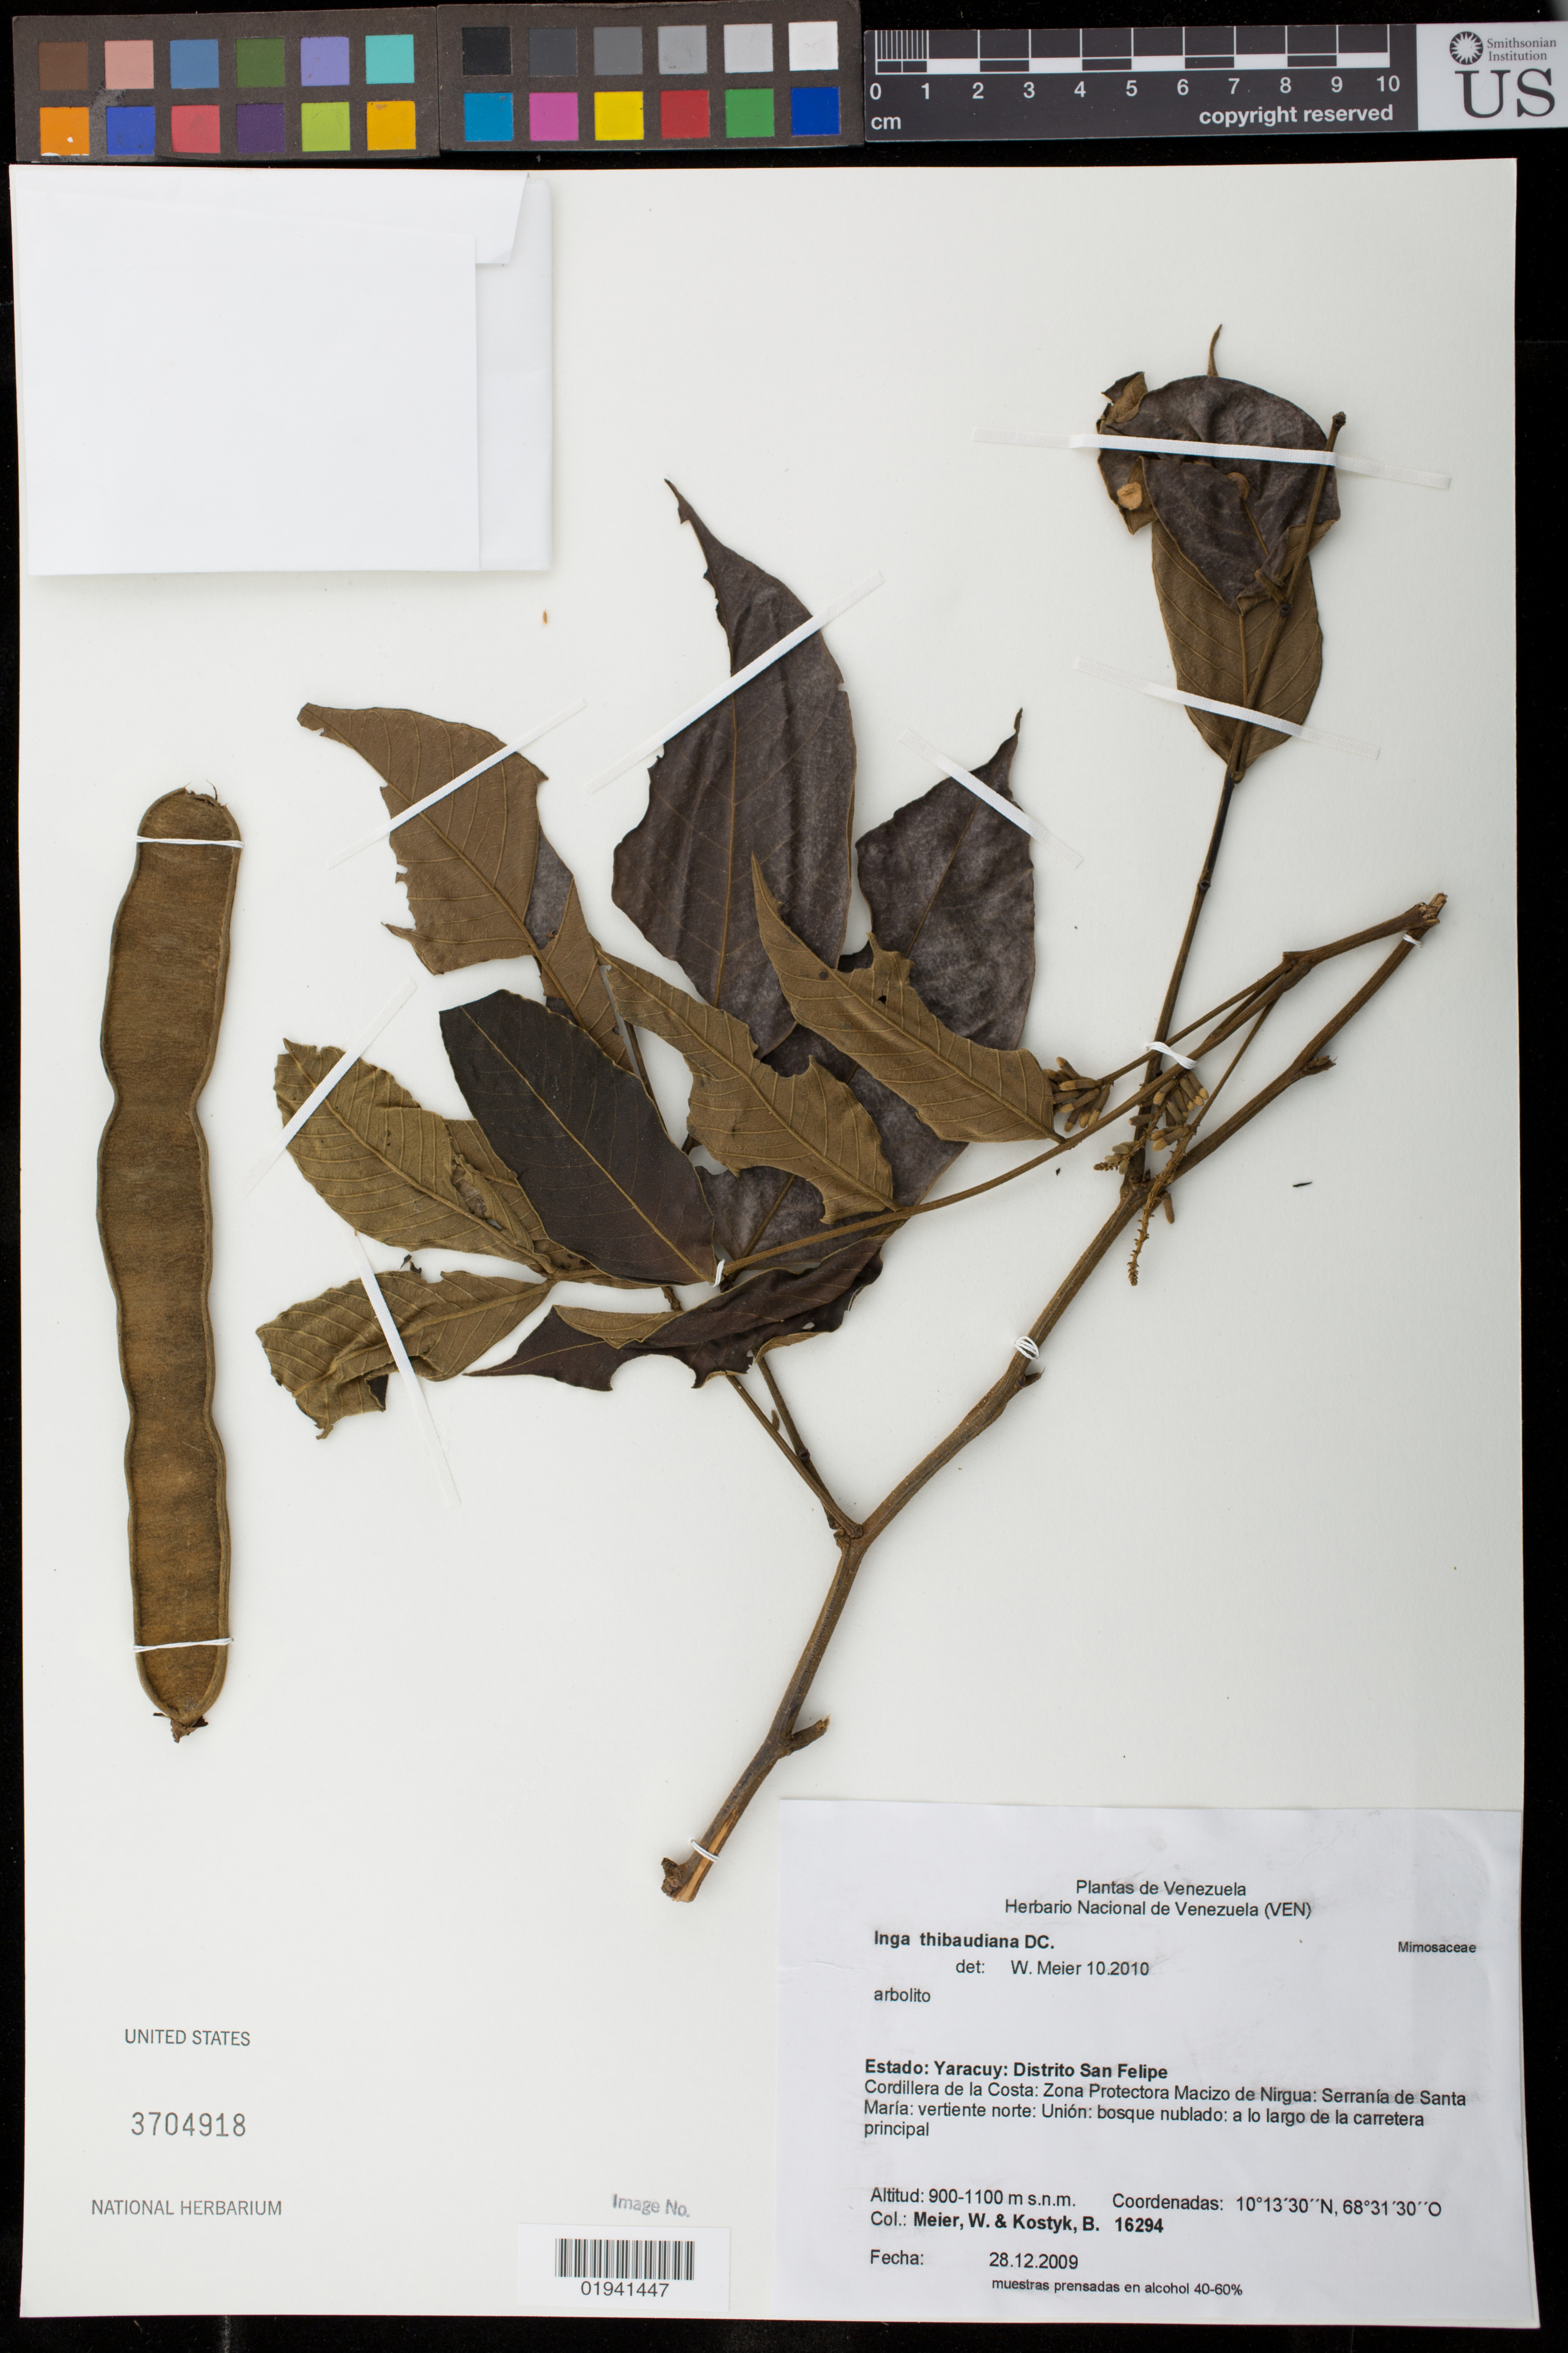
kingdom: Plantae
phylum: Tracheophyta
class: Magnoliopsida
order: Fabales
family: Fabaceae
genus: Inga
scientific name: Inga thibaudiana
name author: DC.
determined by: Meier, Winfried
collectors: W. Meier, B. Kostyk & R. Sojo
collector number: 16294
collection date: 2009-12-28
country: Venezuela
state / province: Yaracuy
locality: Venezuela, Estado: Yaracuy: Distrito San Felipe, Cordillera de la Costa: Zona Protectora Macizo de Nirgua: Serrania de Santa Maria: vertiente norte: Unión: a lo largo de la carretera principal.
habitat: bosque nublado:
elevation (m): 900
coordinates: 10 13 30 N, 68 31 30 O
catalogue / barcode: US 3704918